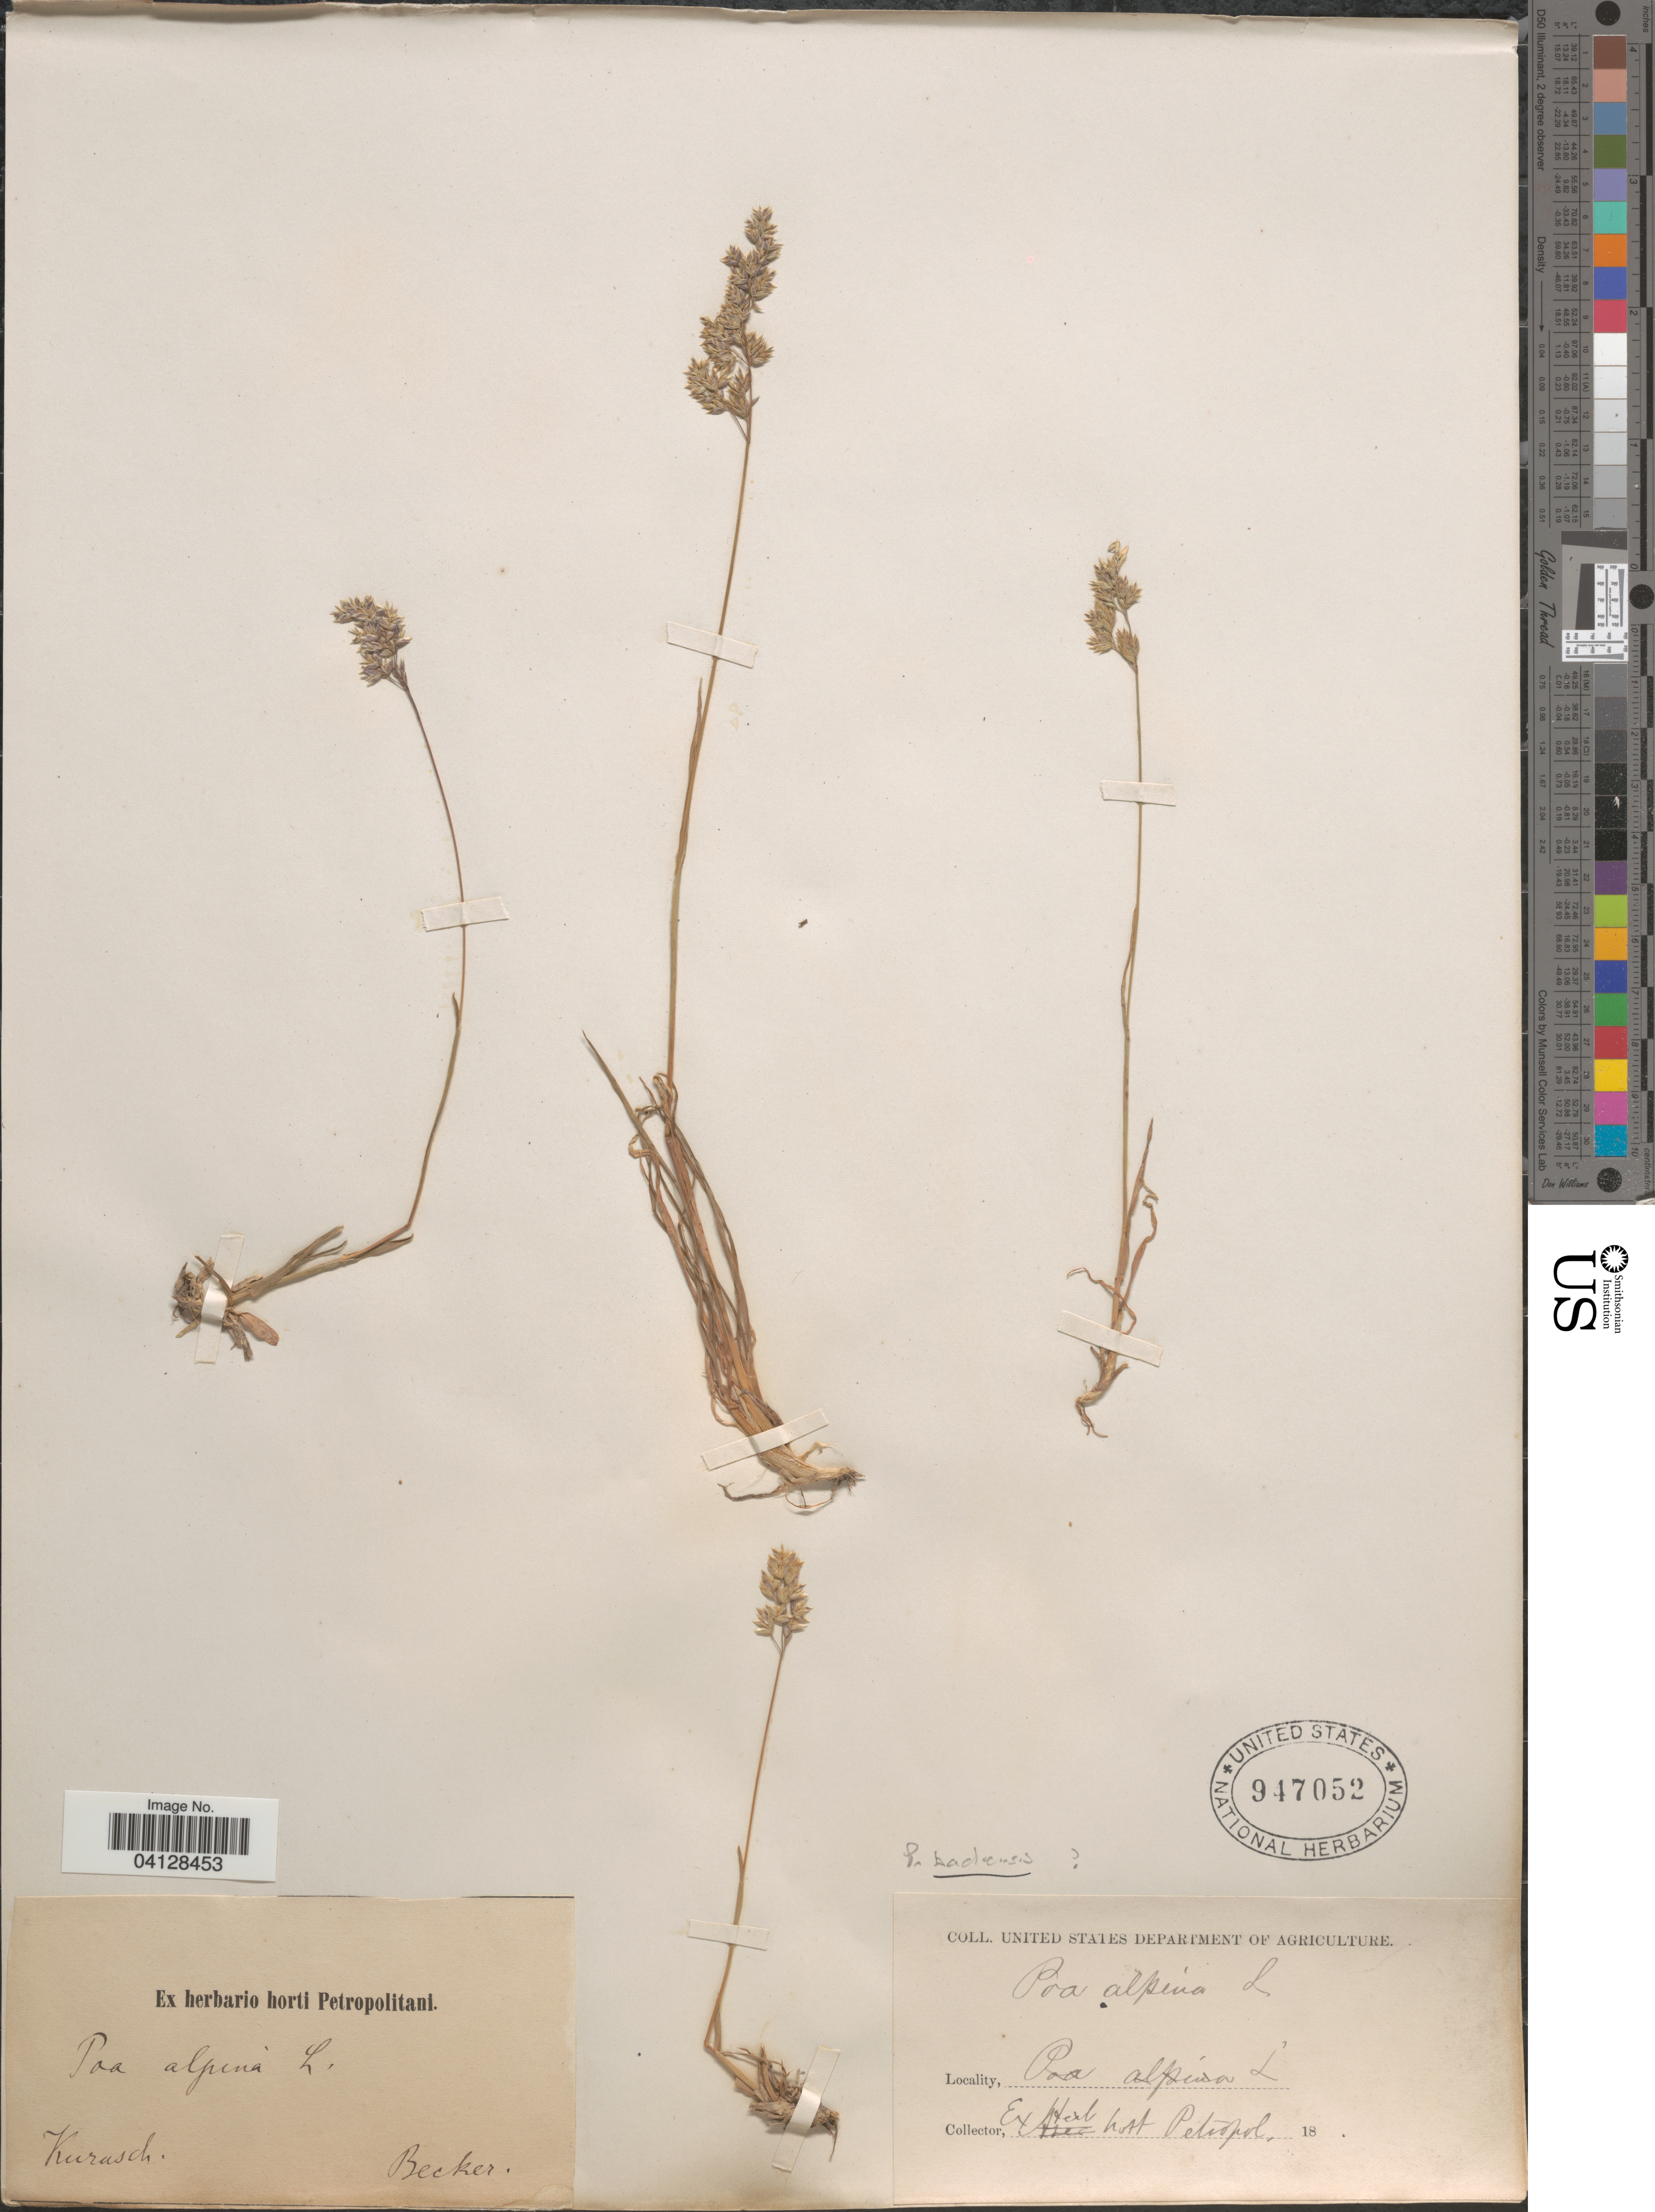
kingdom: Plantae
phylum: Tracheophyta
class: Liliopsida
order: Poales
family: Poaceae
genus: Poa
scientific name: Poa alpina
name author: L.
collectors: -. Becker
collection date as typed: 18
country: Russian Federation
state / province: Dagestan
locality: Kurusch.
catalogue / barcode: US 947052